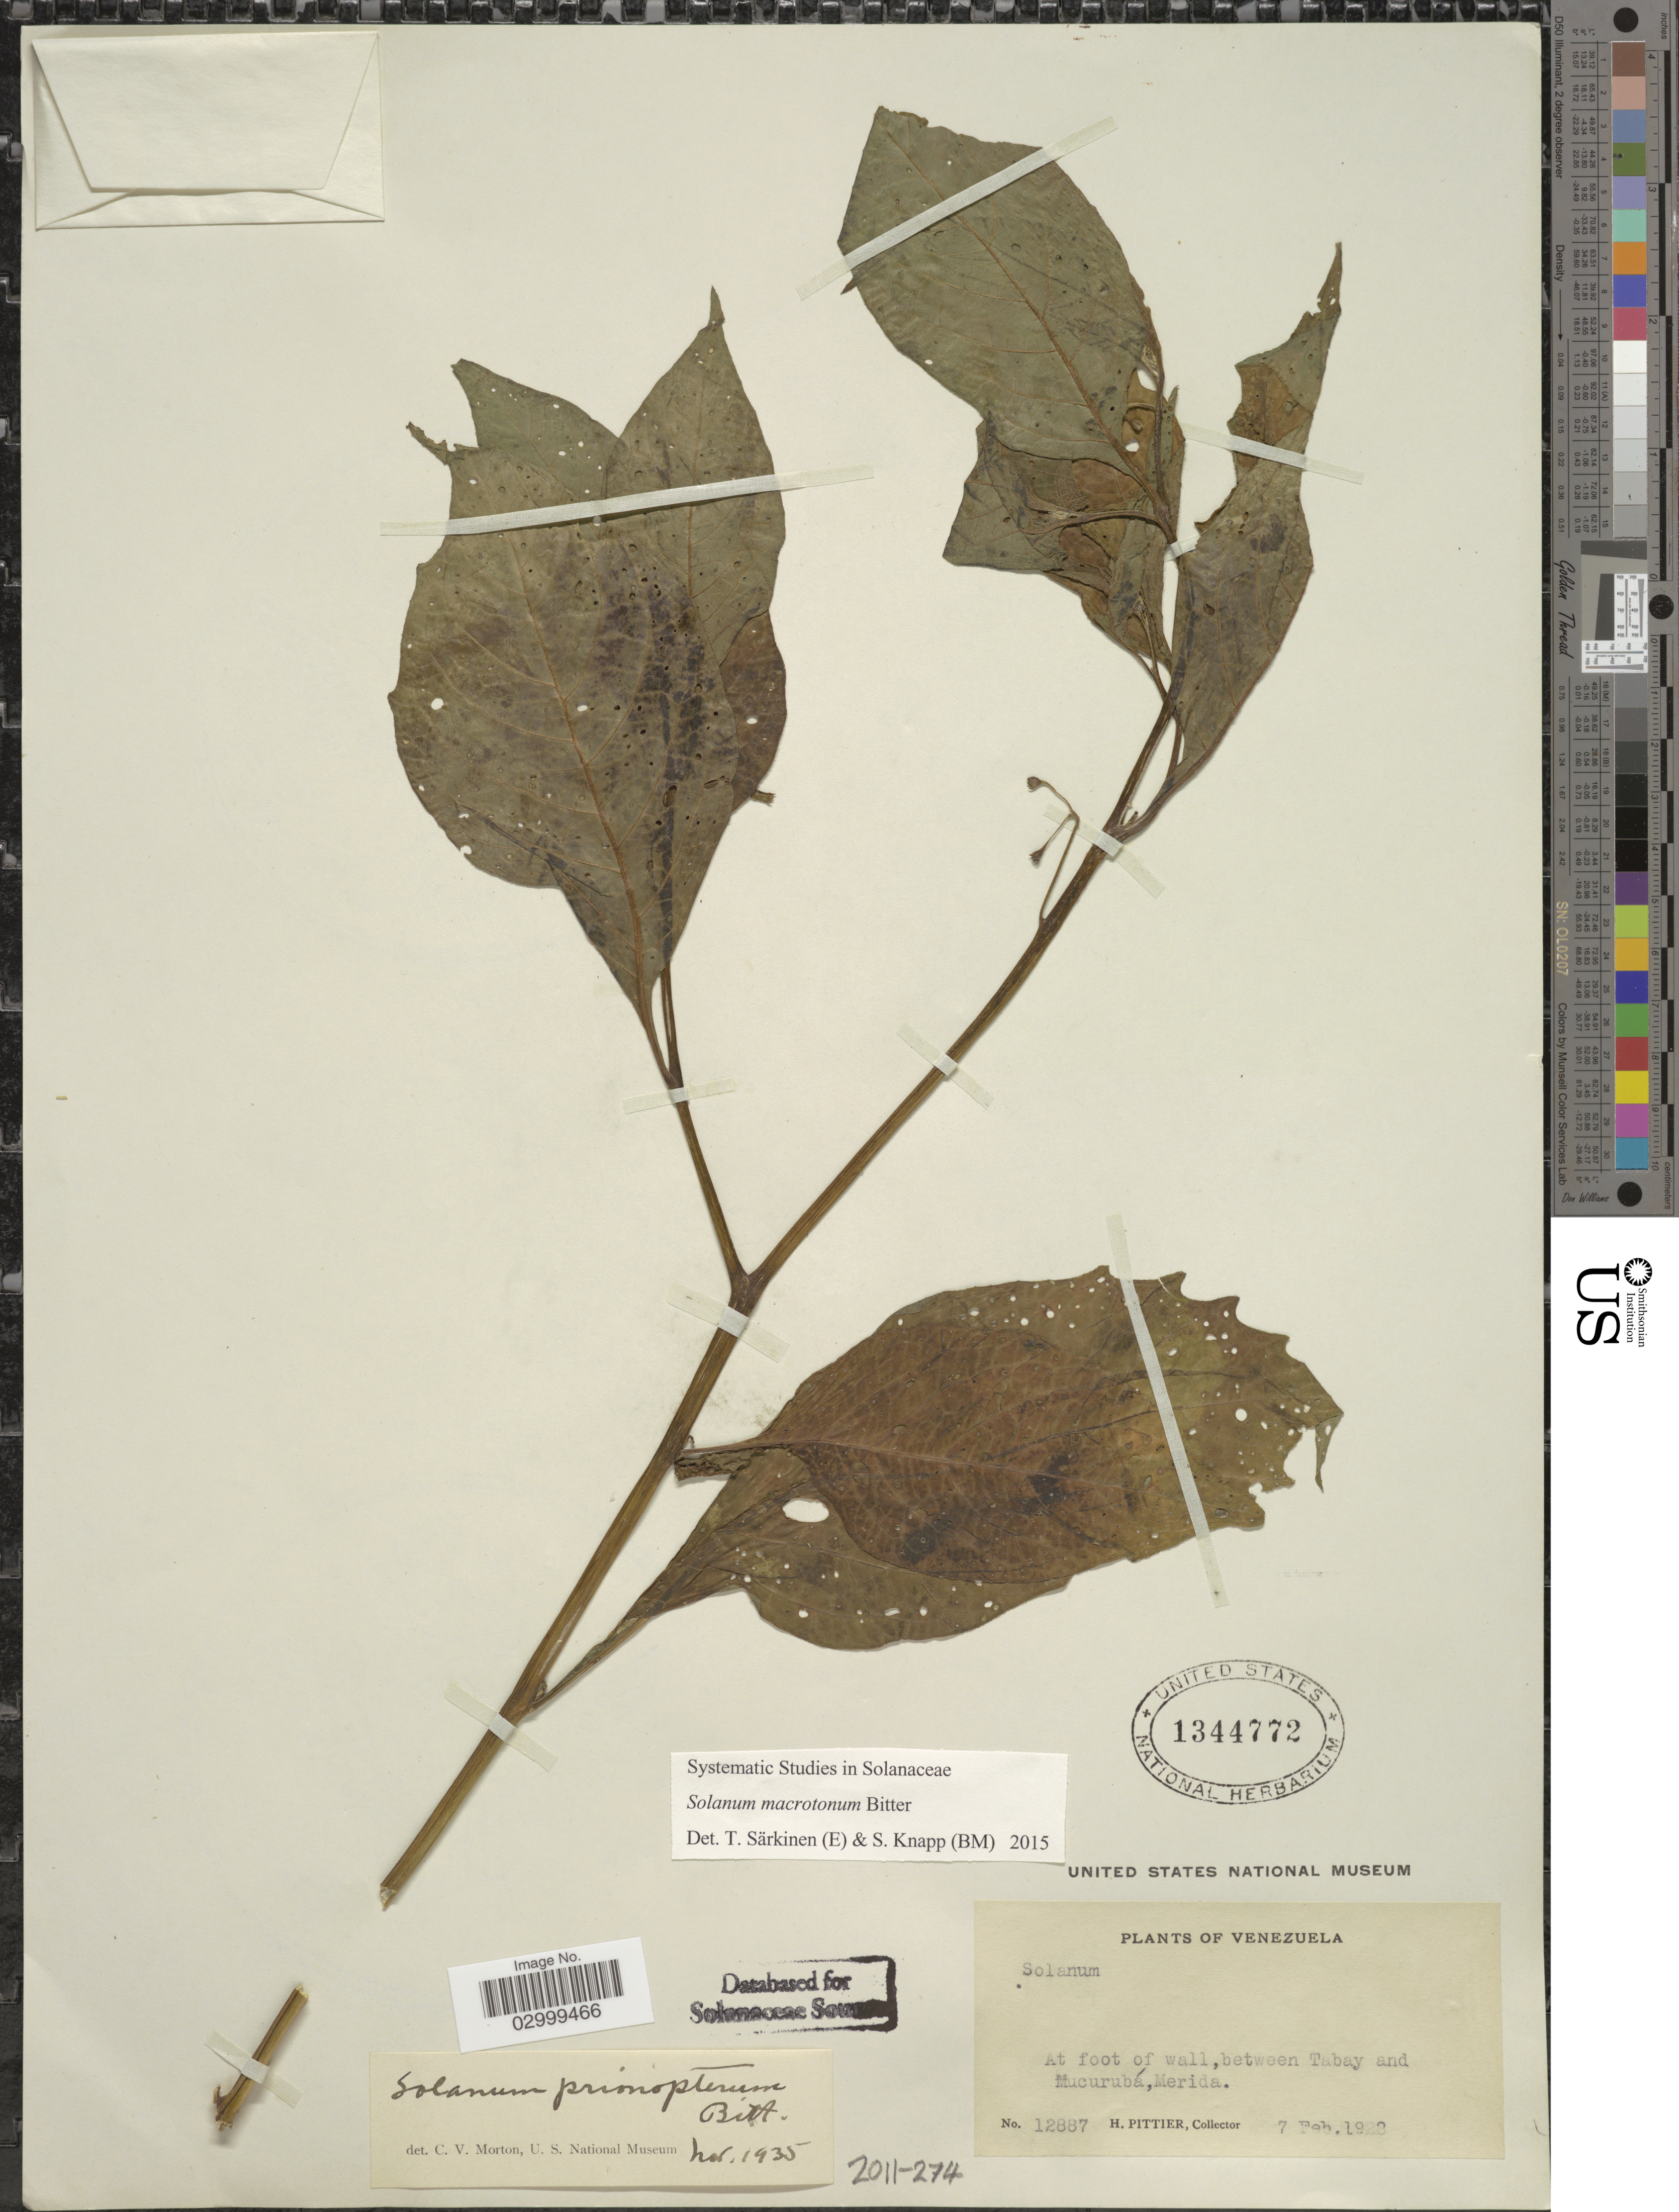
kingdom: Plantae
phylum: Tracheophyta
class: Magnoliopsida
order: Solanales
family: Solanaceae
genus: Solanum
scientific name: Solanum macrotonum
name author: Bitter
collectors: H. F. Pittier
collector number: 12887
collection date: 1928-02-07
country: Venezuela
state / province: Mérida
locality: At foot of wall, between Tabay and Mucurubá.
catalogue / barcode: US 1344772